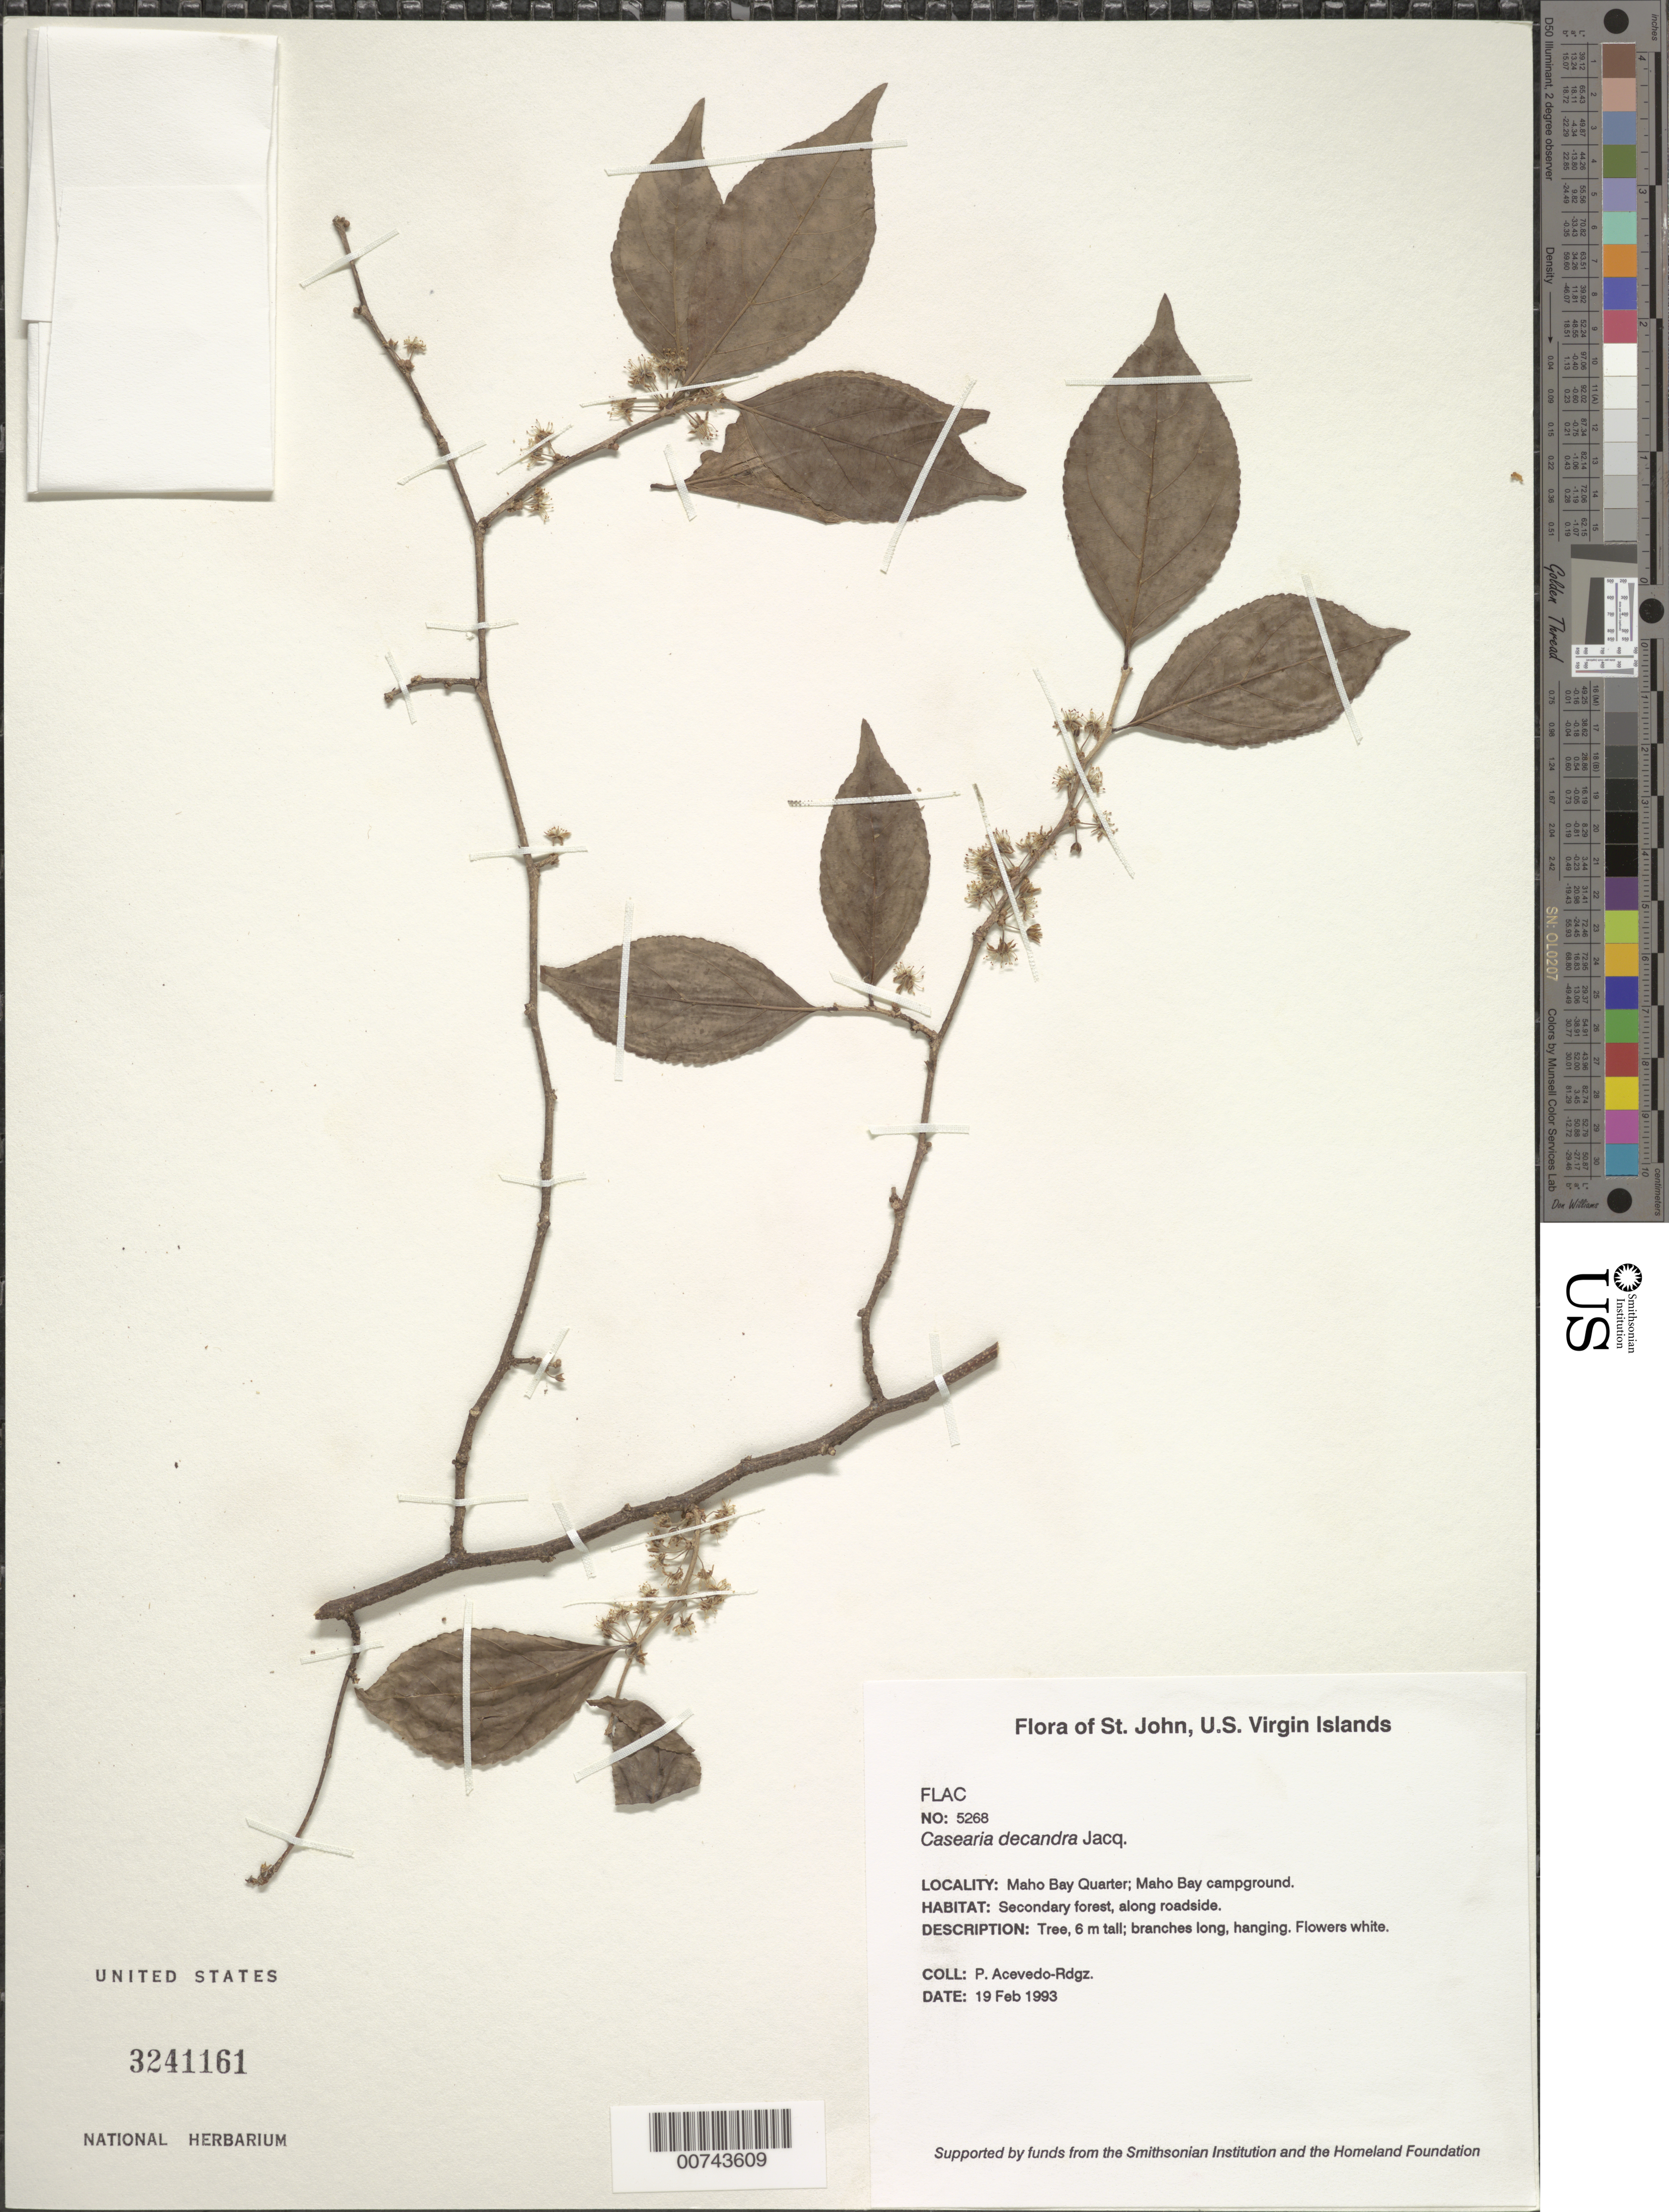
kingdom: Plantae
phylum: Tracheophyta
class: Magnoliopsida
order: Malpighiales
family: Salicaceae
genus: Casearia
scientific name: Casearia decandra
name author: Jacq.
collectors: P. Acevedo-Rodr.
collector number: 5268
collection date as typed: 19 Feb 1993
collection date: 1993-02-19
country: U.S. Virgin Islands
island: St. John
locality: Maho Bay Quarter; Maho Bay campground.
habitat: Secondary forest, along roadside.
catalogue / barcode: US 3241161